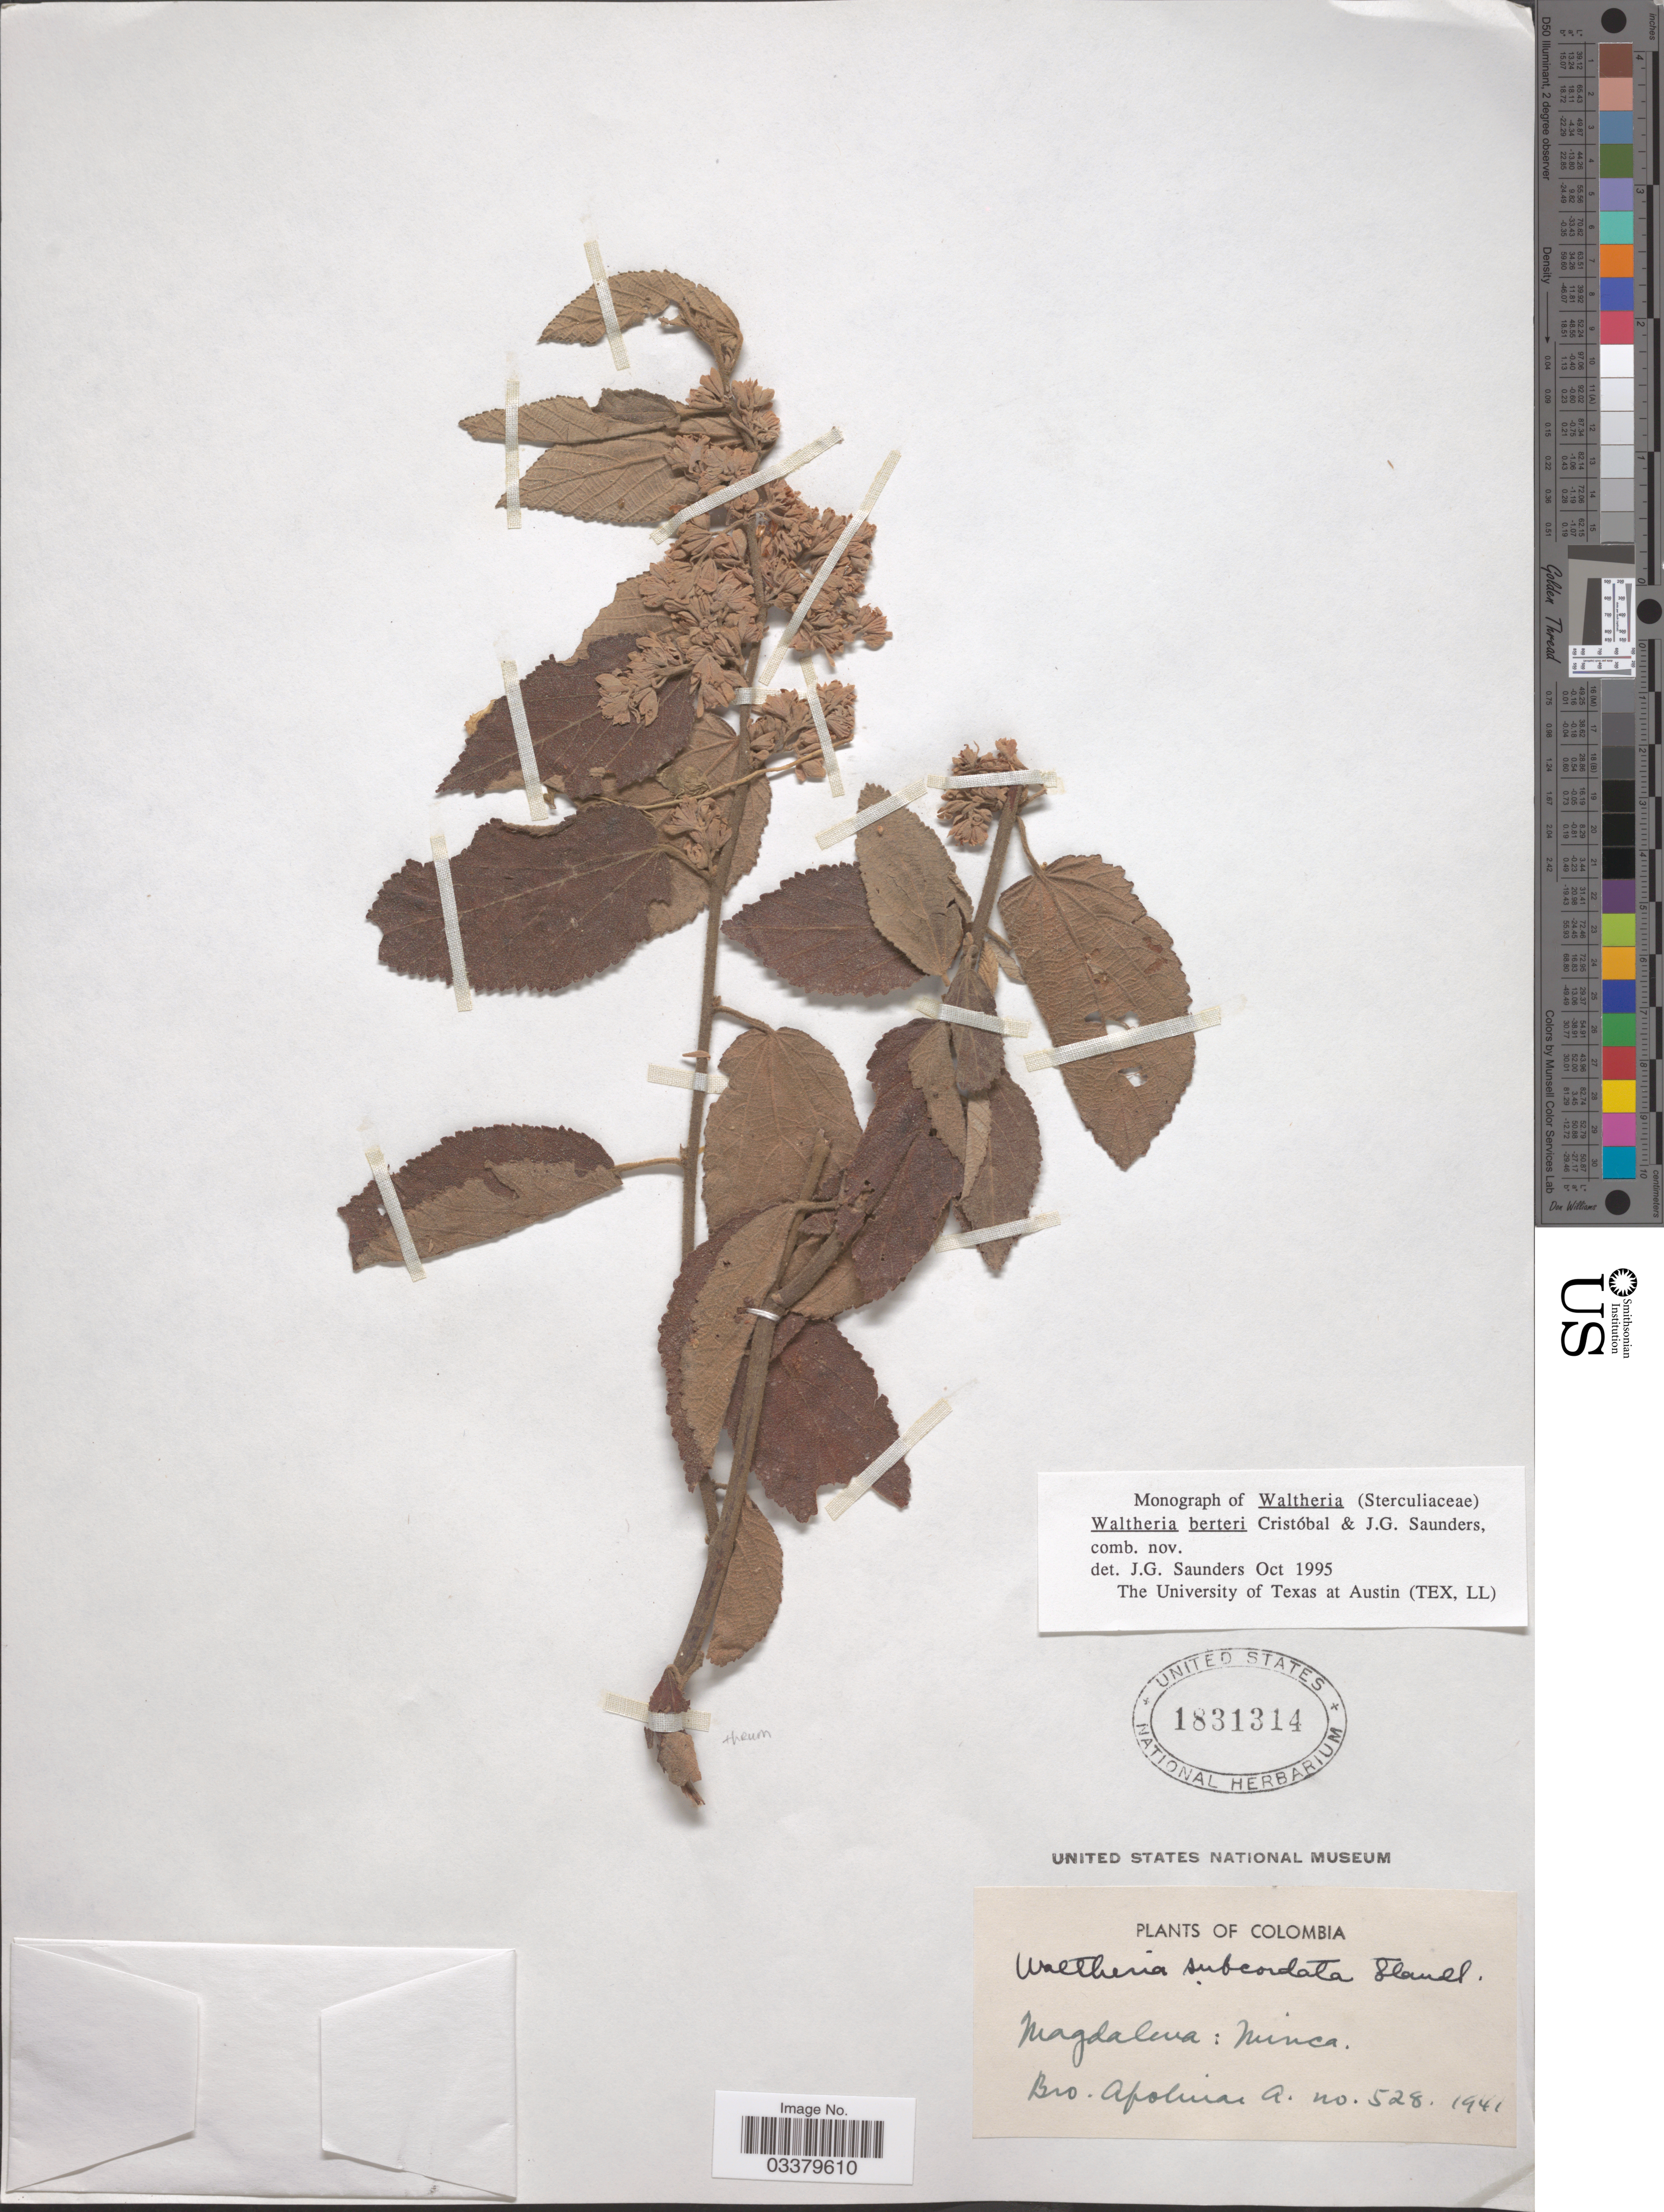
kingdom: Plantae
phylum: Tracheophyta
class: Magnoliopsida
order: Malvales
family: Malvaceae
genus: Waltheria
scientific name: Waltheria berteroi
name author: (Spreng.) J.G. Saunders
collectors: Bro. Apolinar A.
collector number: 528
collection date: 1941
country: Colombia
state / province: Magdalena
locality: Minca.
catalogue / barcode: US 1831314